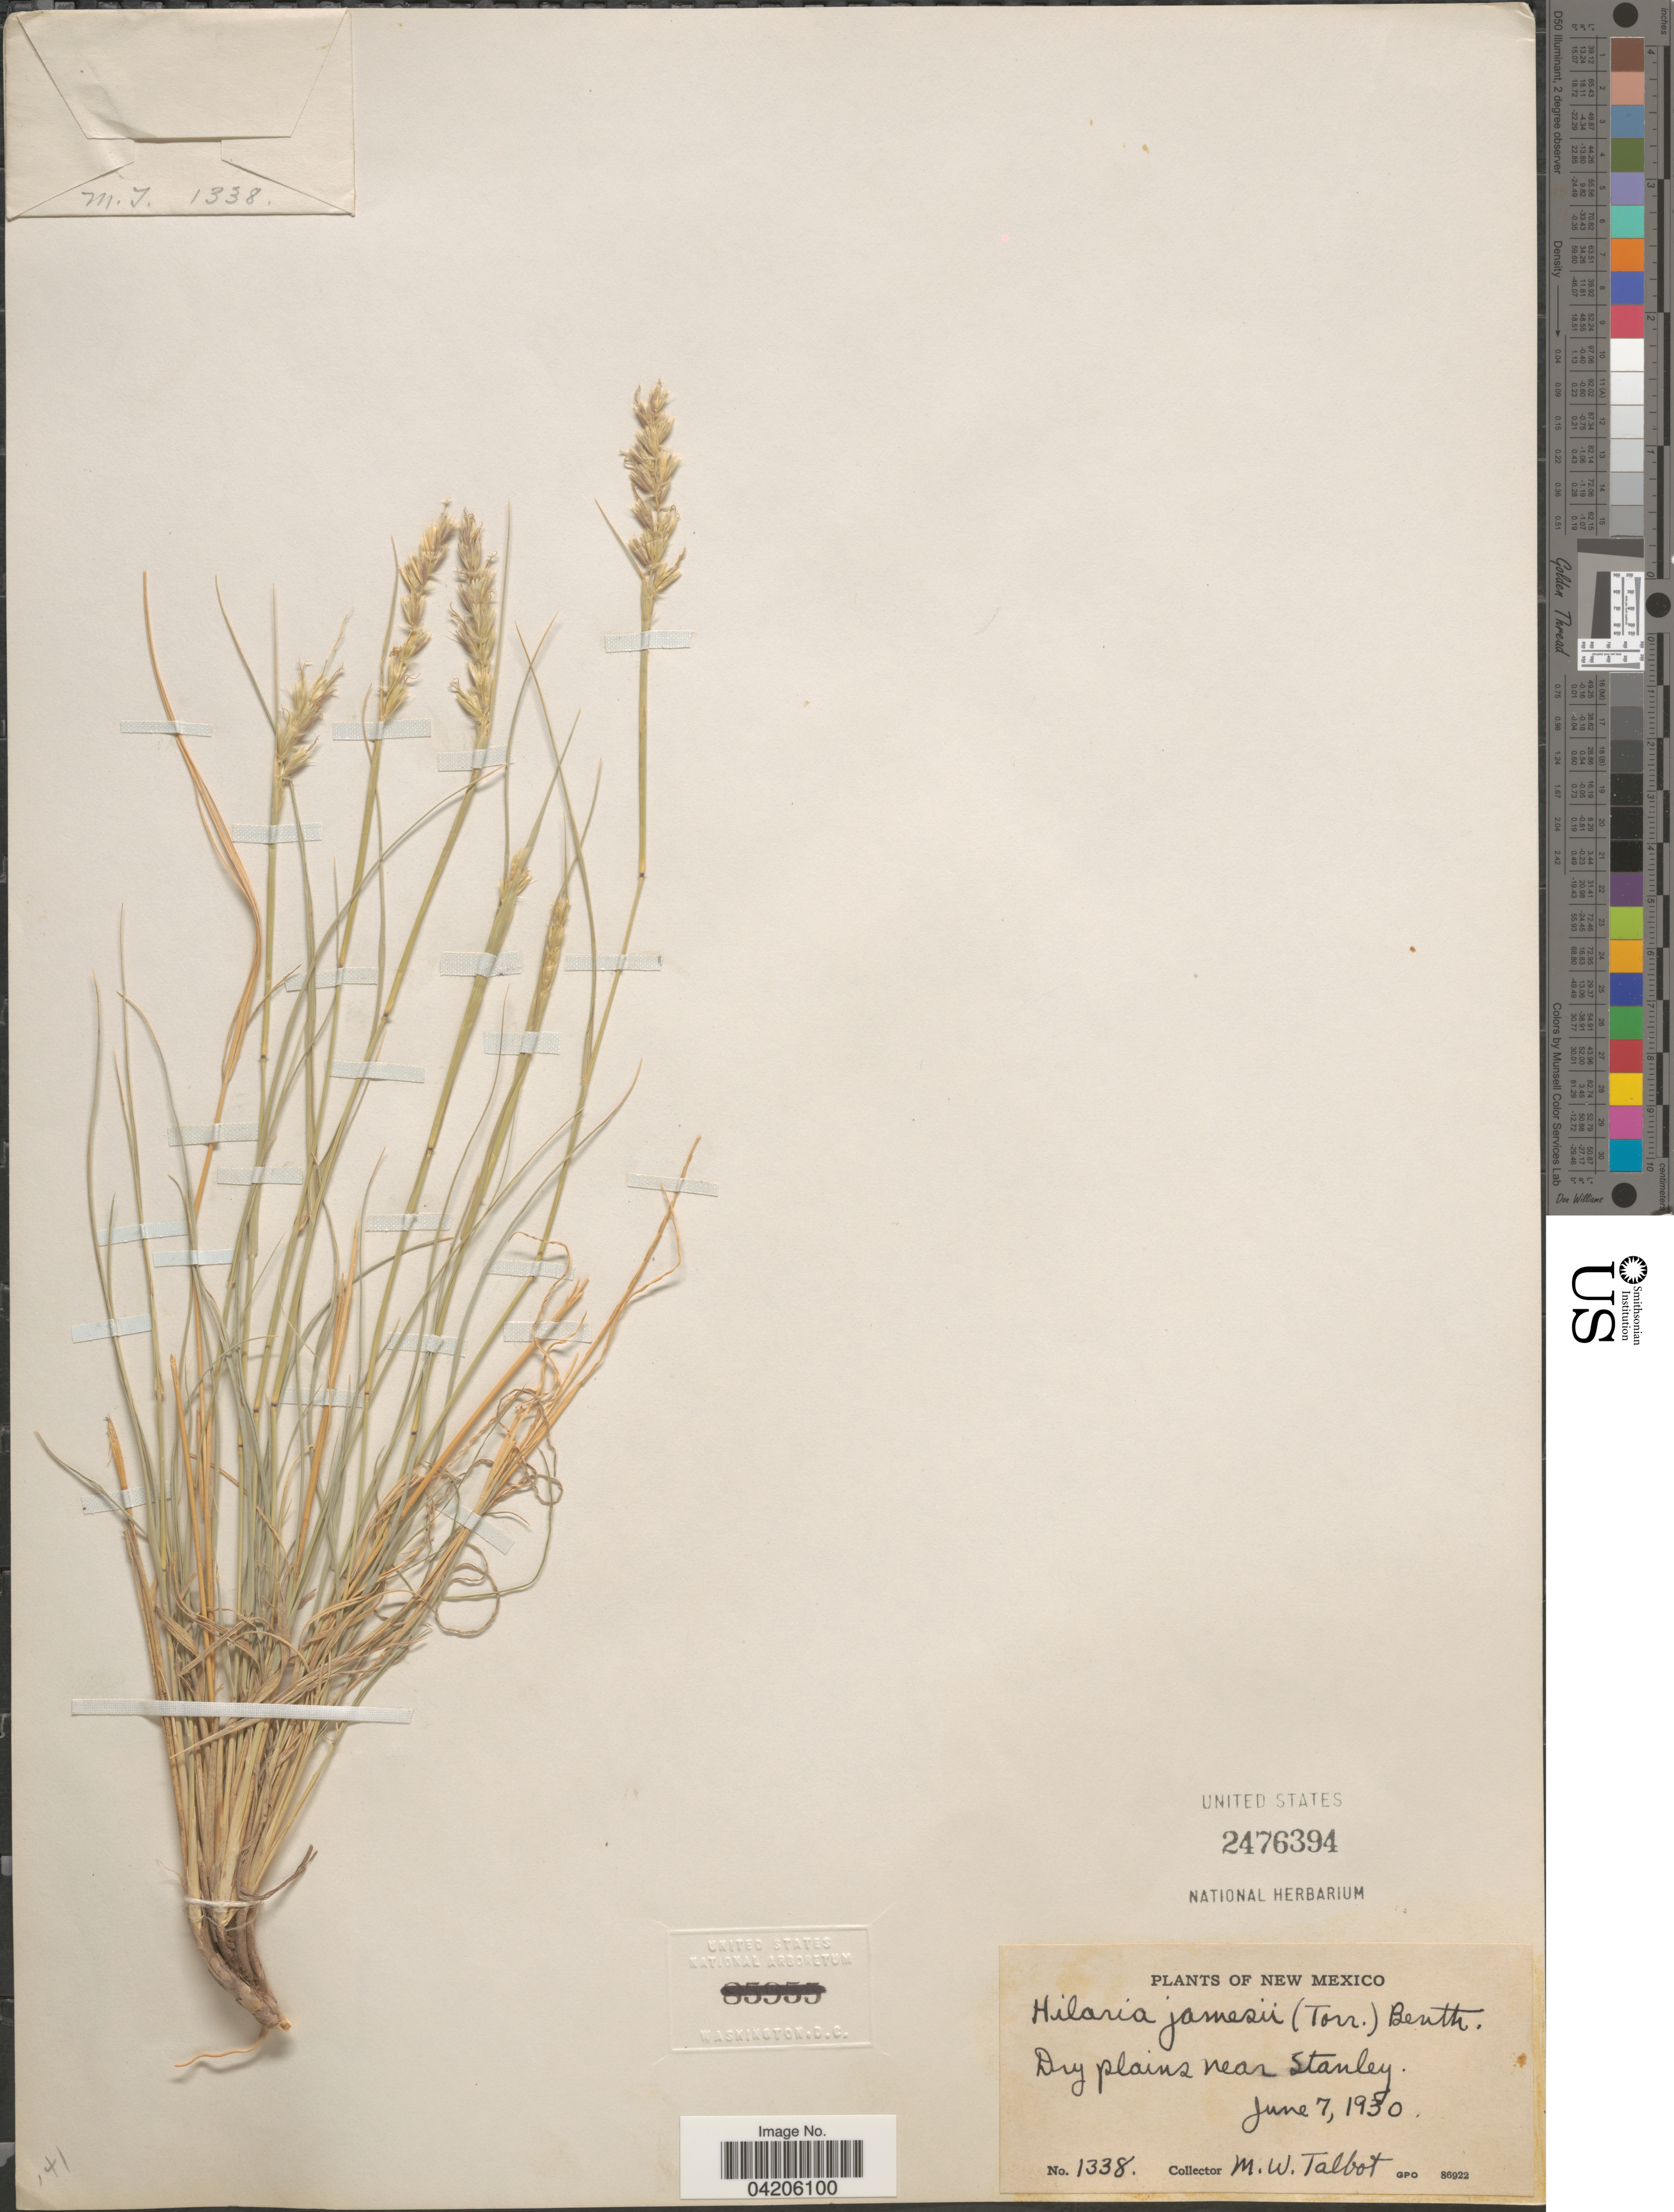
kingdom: Plantae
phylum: Tracheophyta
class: Liliopsida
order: Poales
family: Poaceae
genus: Hilaria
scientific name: Hilaria jamesii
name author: (Torr.) Benth.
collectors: M. Talbot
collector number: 1338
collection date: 1930-06-07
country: United States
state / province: New Mexico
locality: Dry plains near Stanley.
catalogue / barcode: US 2476394